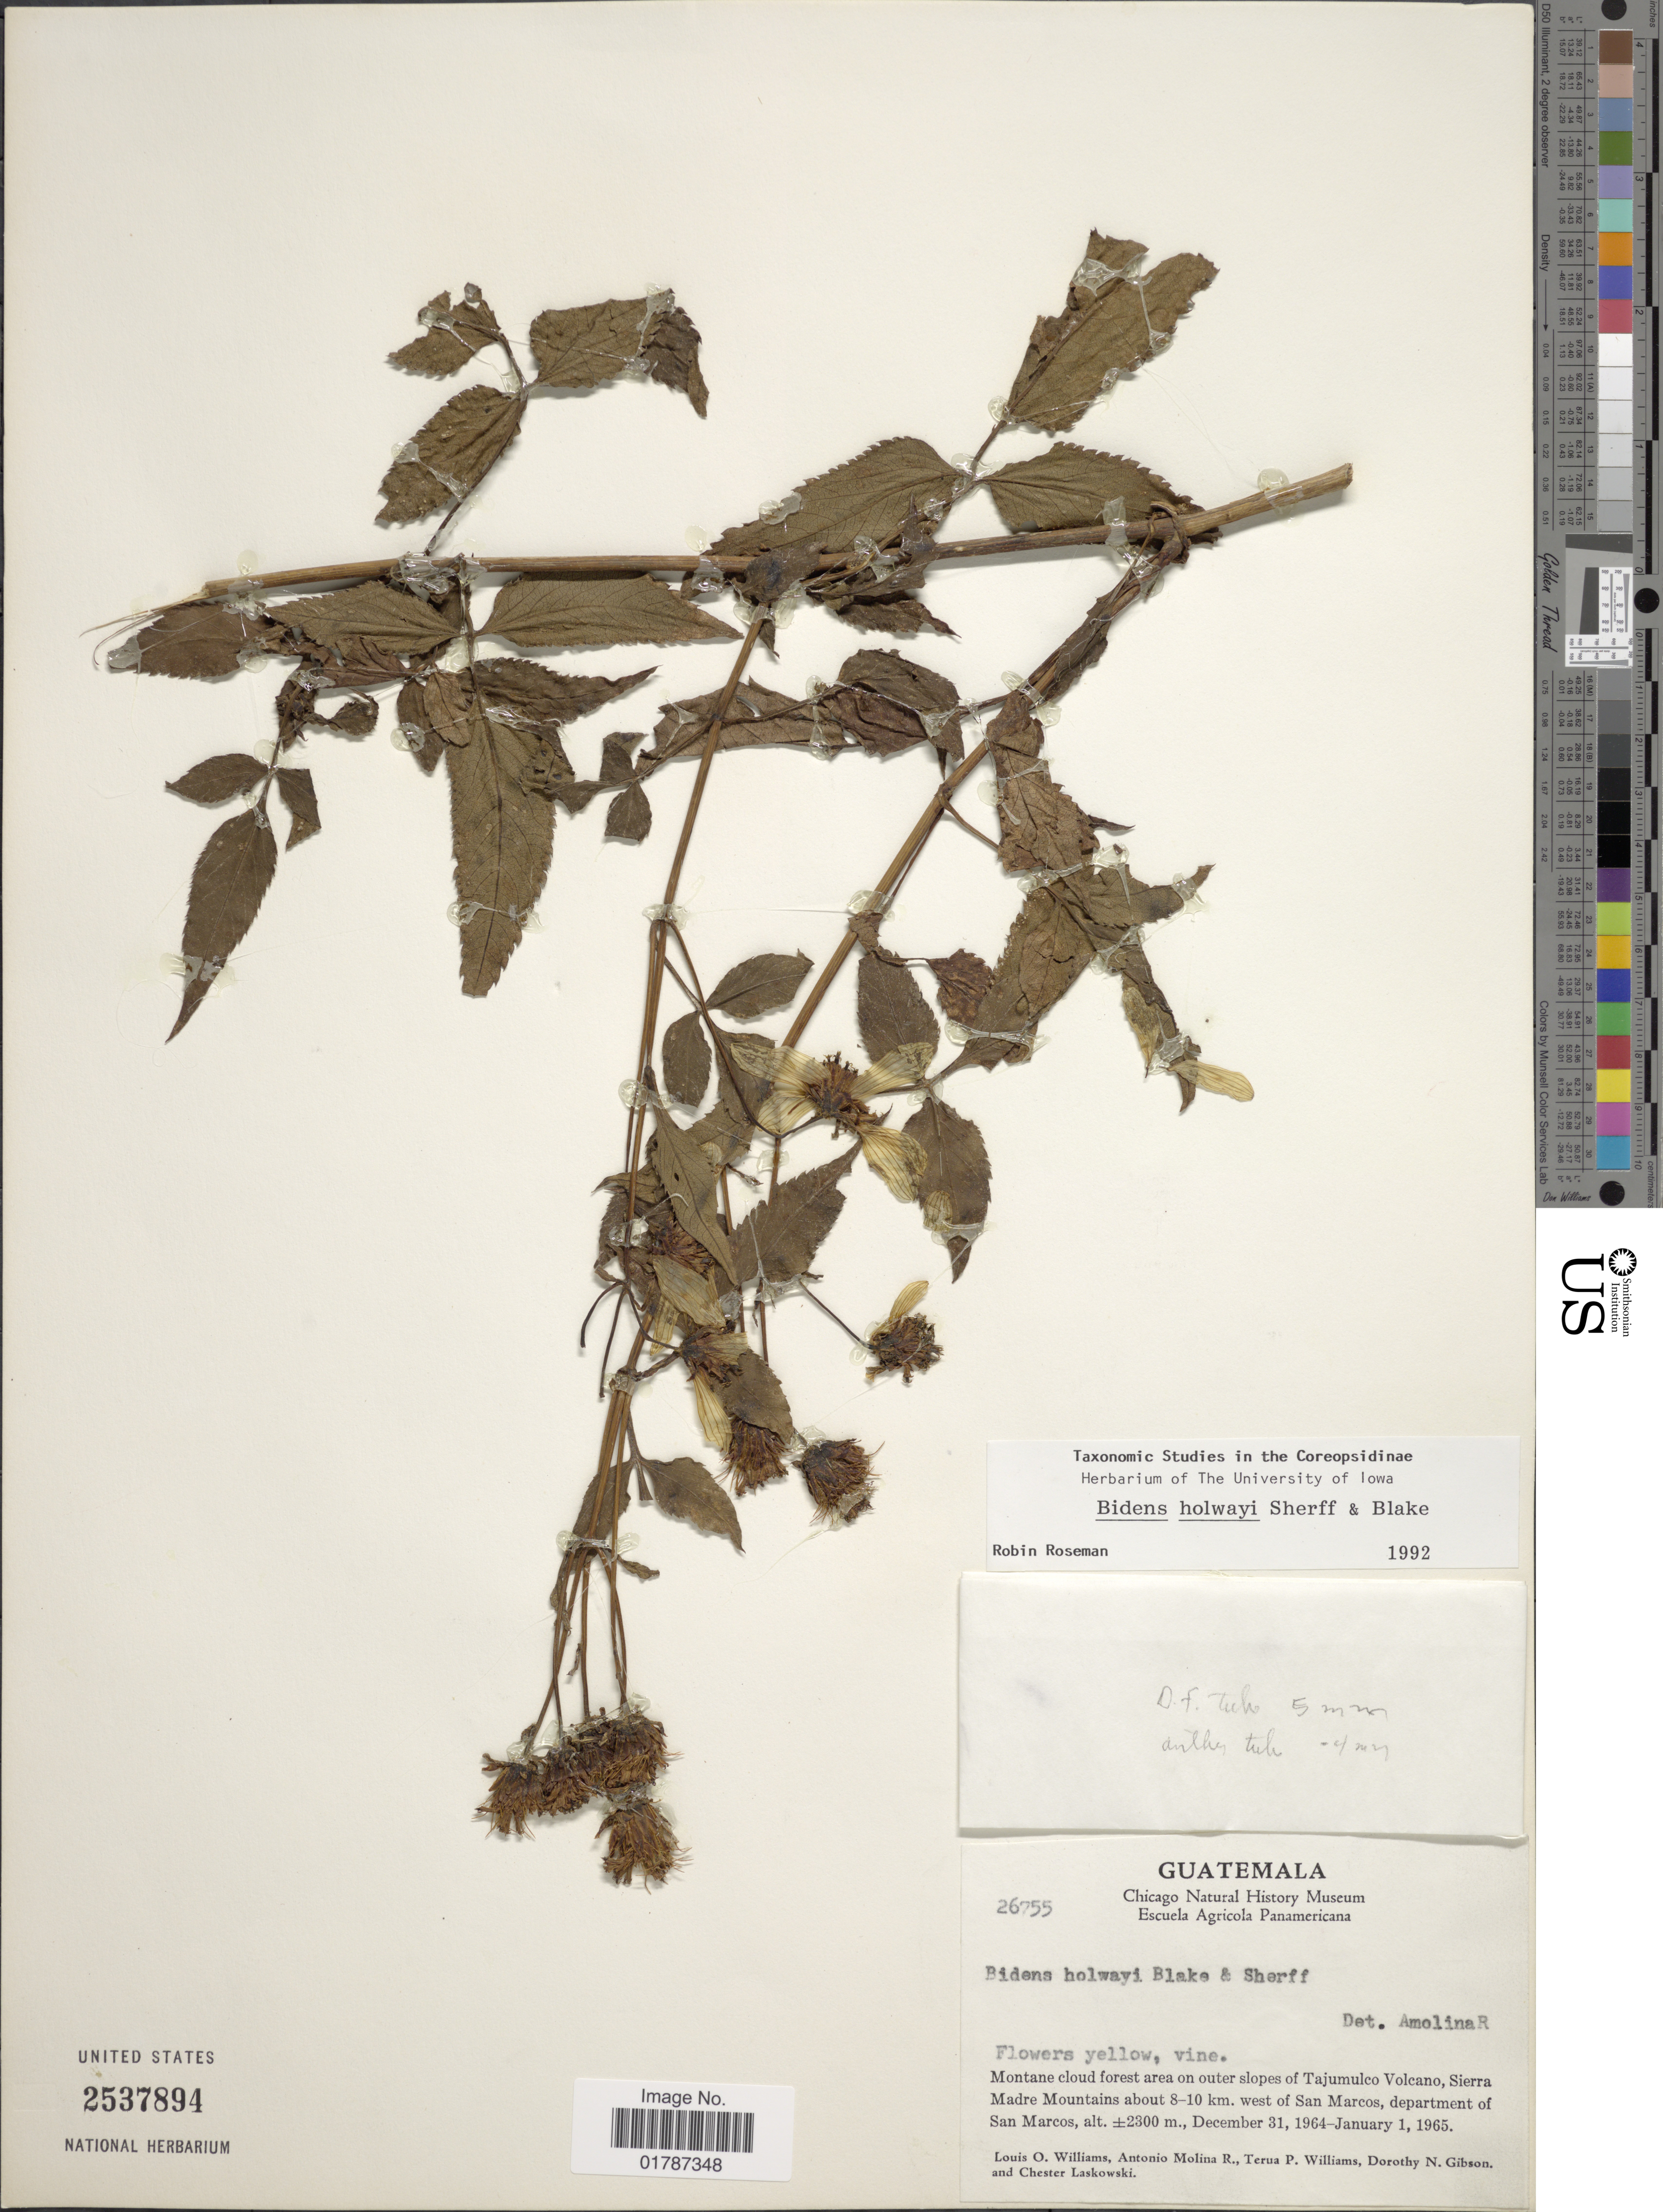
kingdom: Plantae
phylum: Tracheophyta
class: Magnoliopsida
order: Asterales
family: Asteraceae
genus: Bidens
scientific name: Bidens holwayi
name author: Sherff & S.F. Blake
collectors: L. O. Williams, A. Molina R., T. P. Williams, D. N. Gibson & C. Laskowski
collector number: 26755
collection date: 1965-01-01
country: Guatemala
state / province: San Marcos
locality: Montane cloud forest area on outer slopes of Tajumulco Volcano, Sierra Madre Mountains about 8-10 km. west of San Marcos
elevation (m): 2300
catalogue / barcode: US 2537894